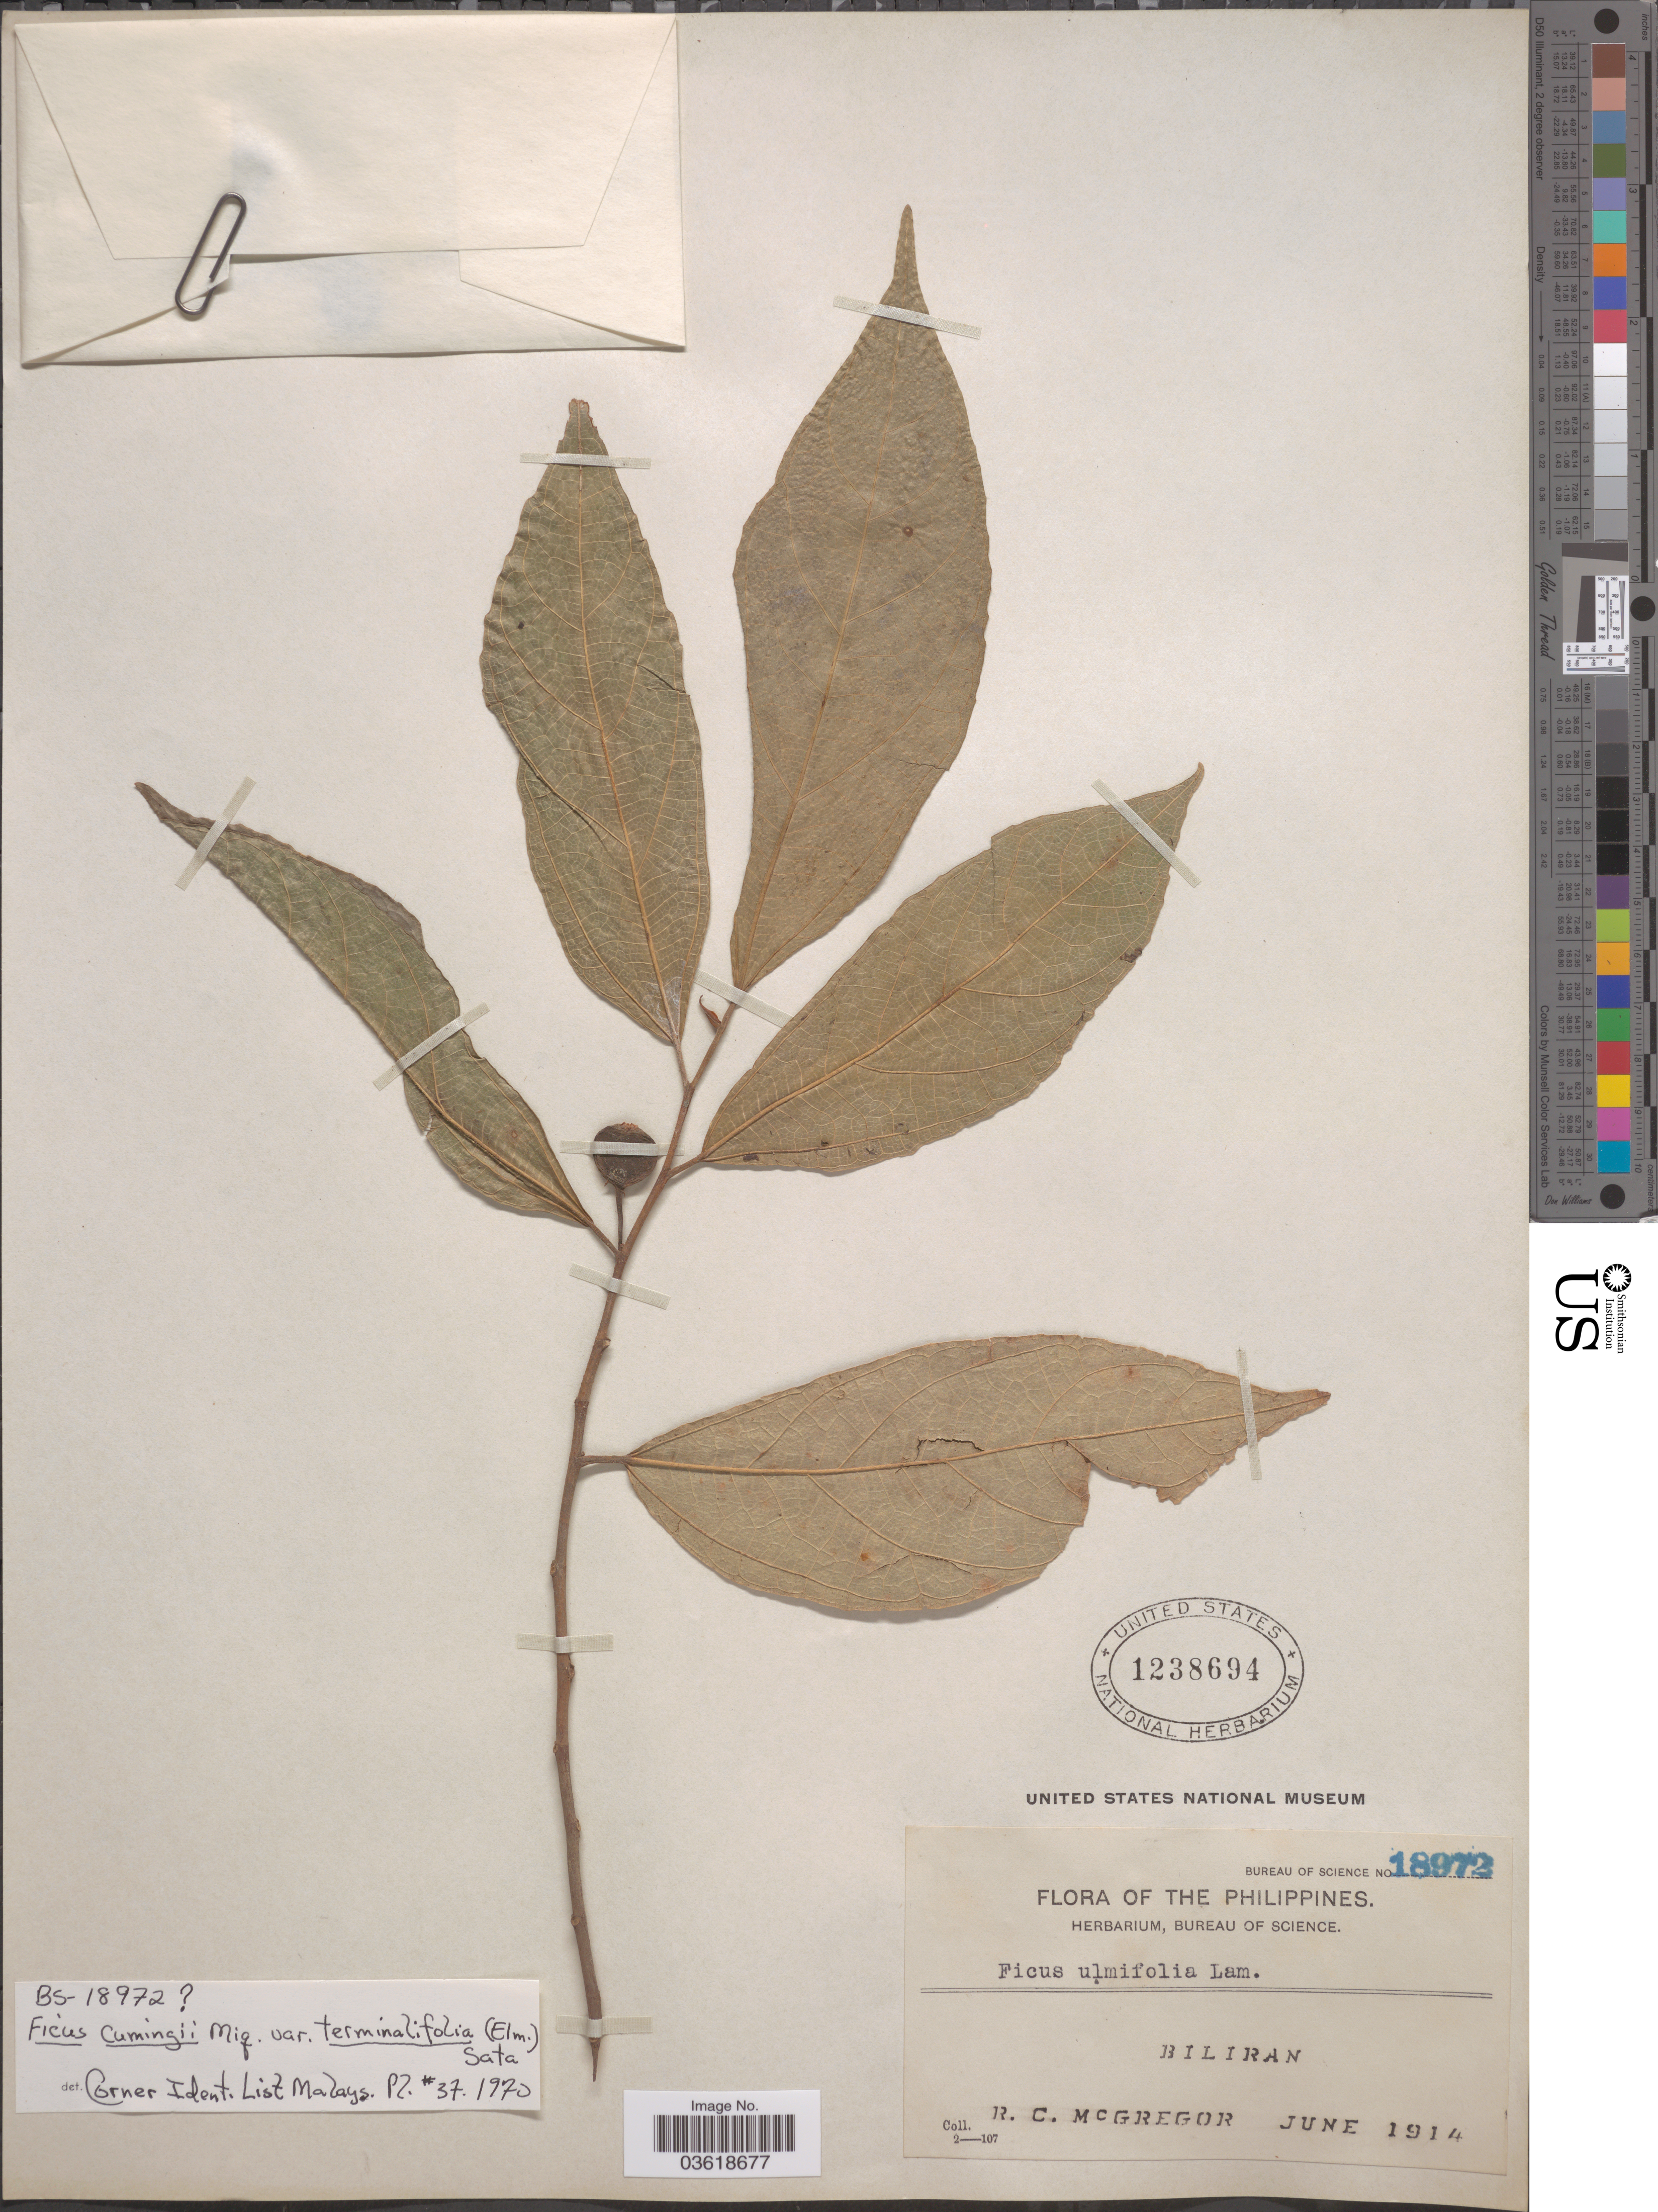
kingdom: Plantae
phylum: Tracheophyta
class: Magnoliopsida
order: Rosales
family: Moraceae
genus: Ficus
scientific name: Ficus cumingii var. terminalifolia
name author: (Elmer) Sata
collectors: R. C. McGregor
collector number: Bureau of Science 18972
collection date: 1914-06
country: Philippines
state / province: Eastern Visayas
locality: Biliran.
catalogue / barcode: US 1238694